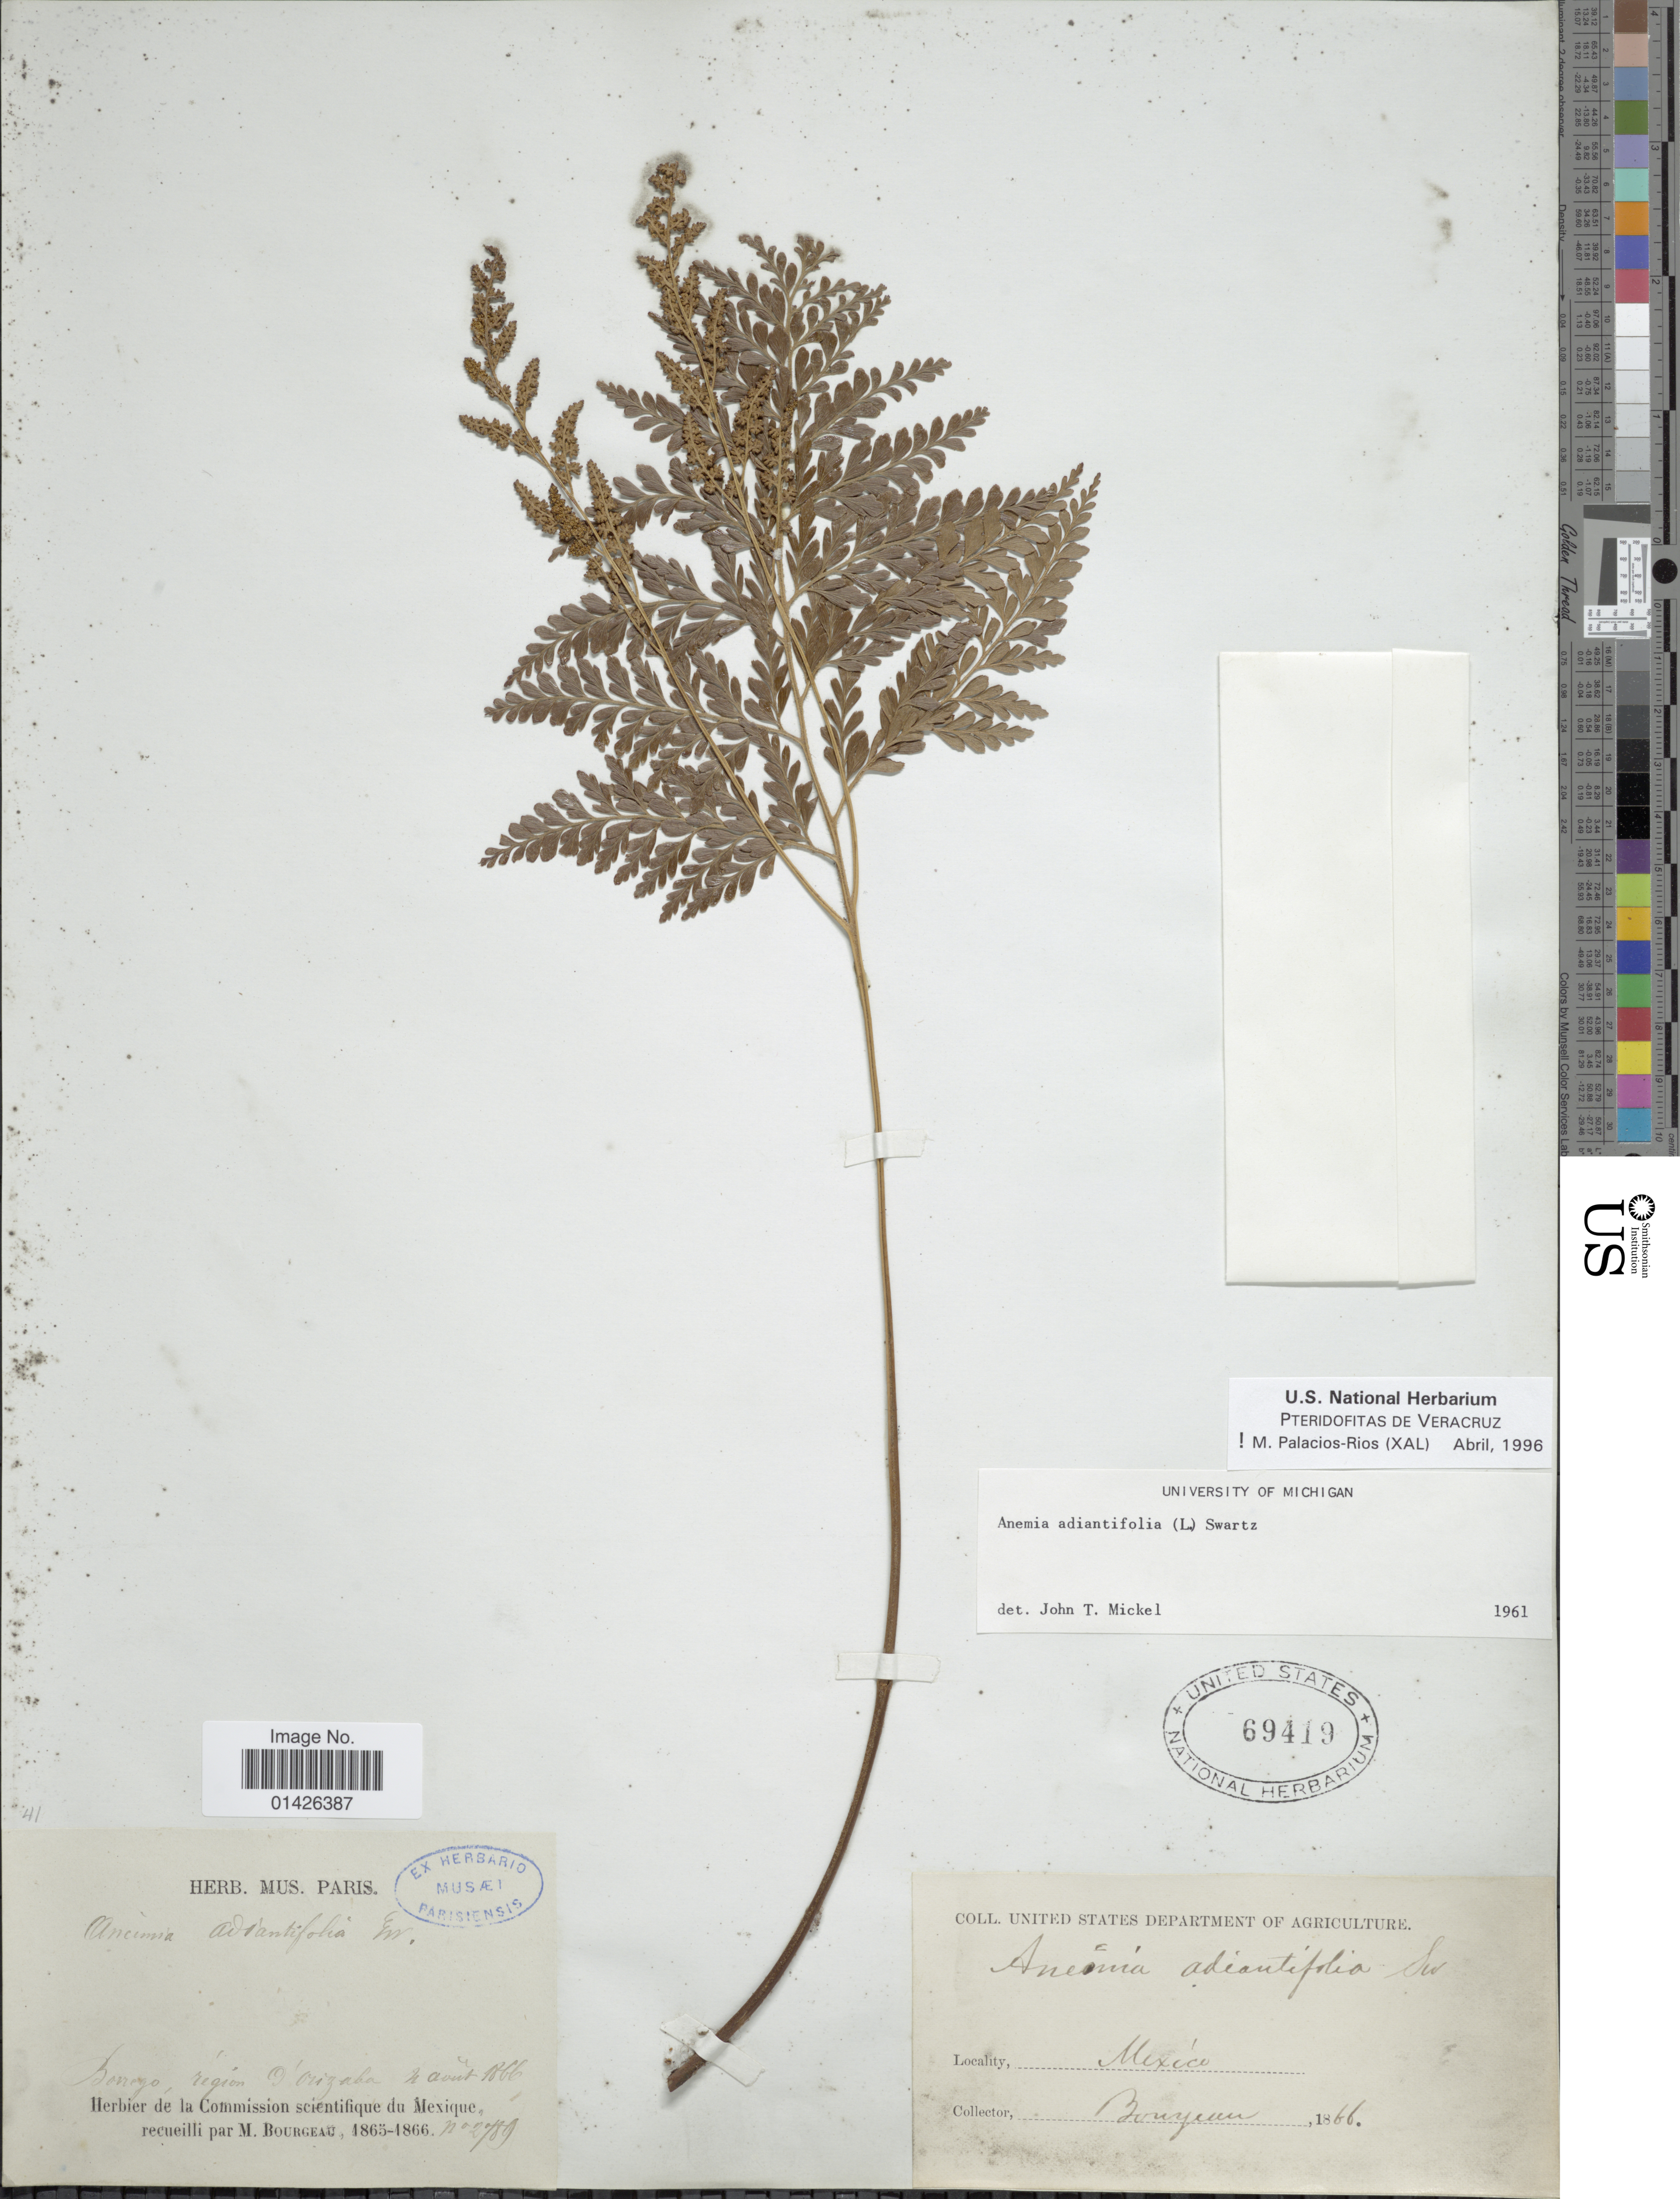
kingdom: Plantae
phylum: Tracheophyta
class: Polypodiopsida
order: Schizaeales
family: Anemiaceae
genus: Anemia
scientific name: Anemia adiantifolia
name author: (L.) Sw.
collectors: M. Bourgeau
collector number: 2789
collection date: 1866-08-02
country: Mexico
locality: Boneyo, region d'Orizaba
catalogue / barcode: US 69419